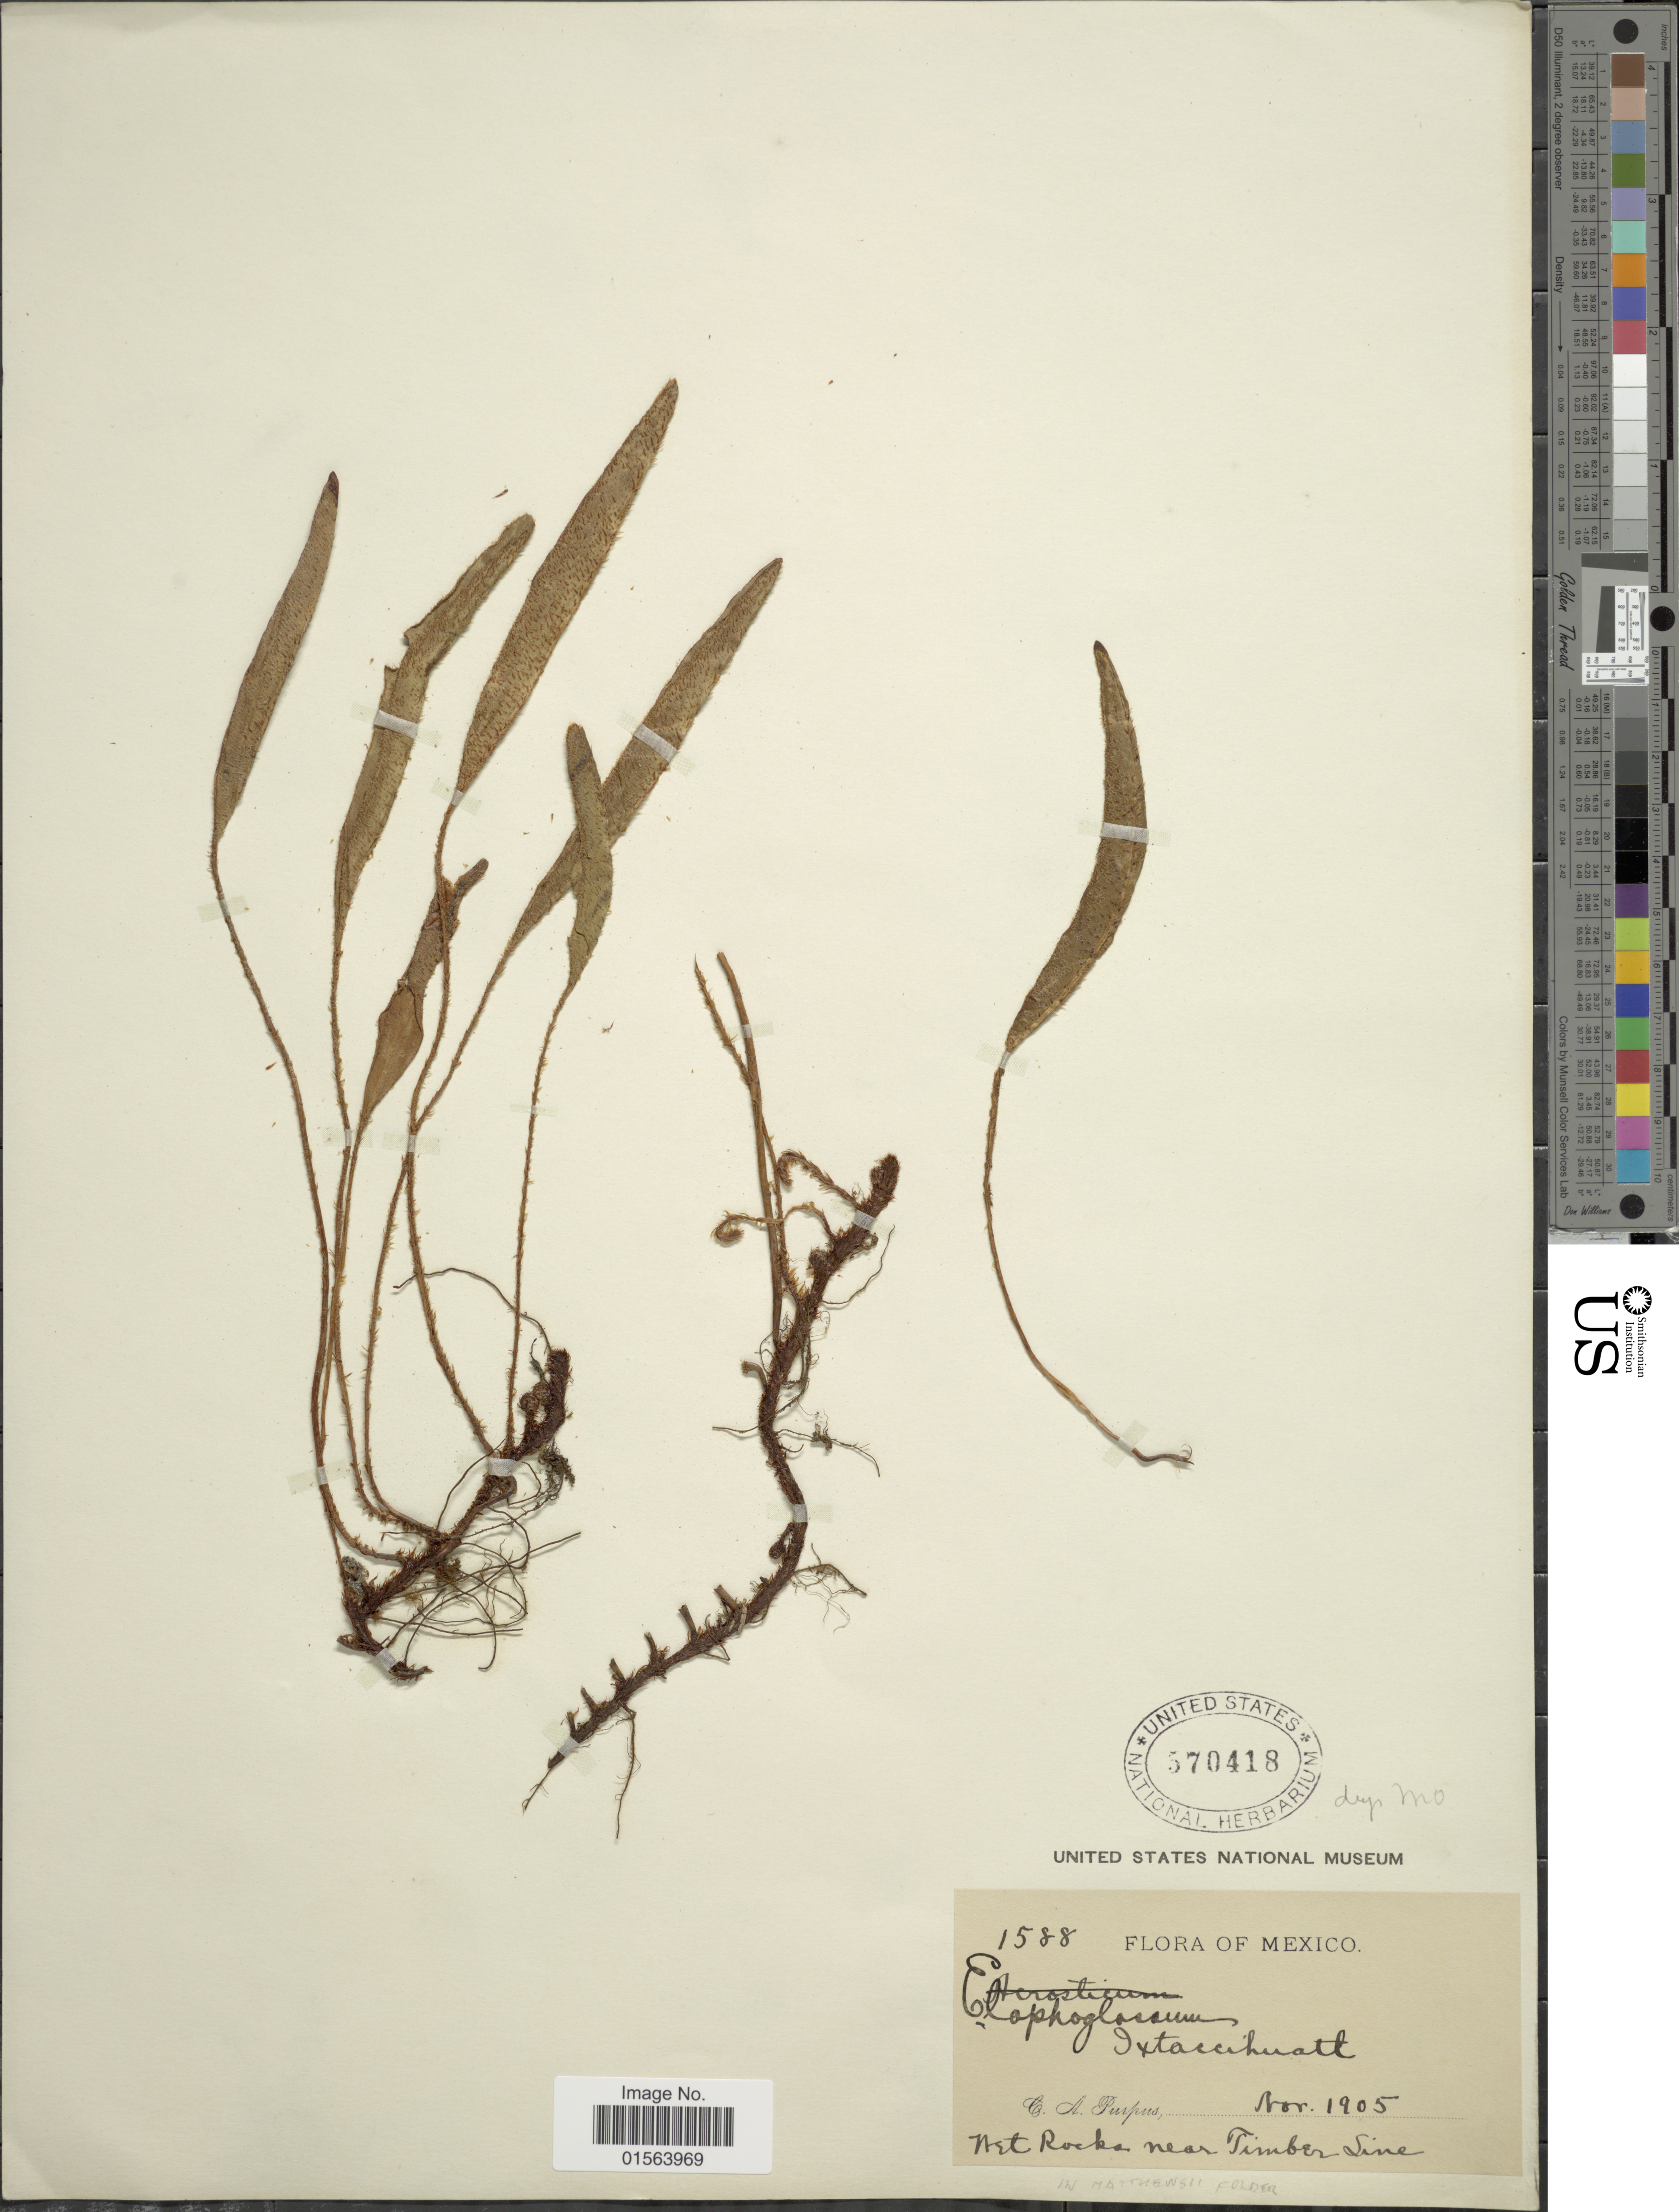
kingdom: Plantae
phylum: Tracheophyta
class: Polypodiopsida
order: Polypodiales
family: Dryopteridaceae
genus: Elaphoglossum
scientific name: Elaphoglossum hartwegii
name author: (Fée) T. Moore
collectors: C. A. Purpus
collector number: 1588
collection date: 1905-11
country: Mexico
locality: Ixtaccihuatl, near Timber Line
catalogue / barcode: US 570418